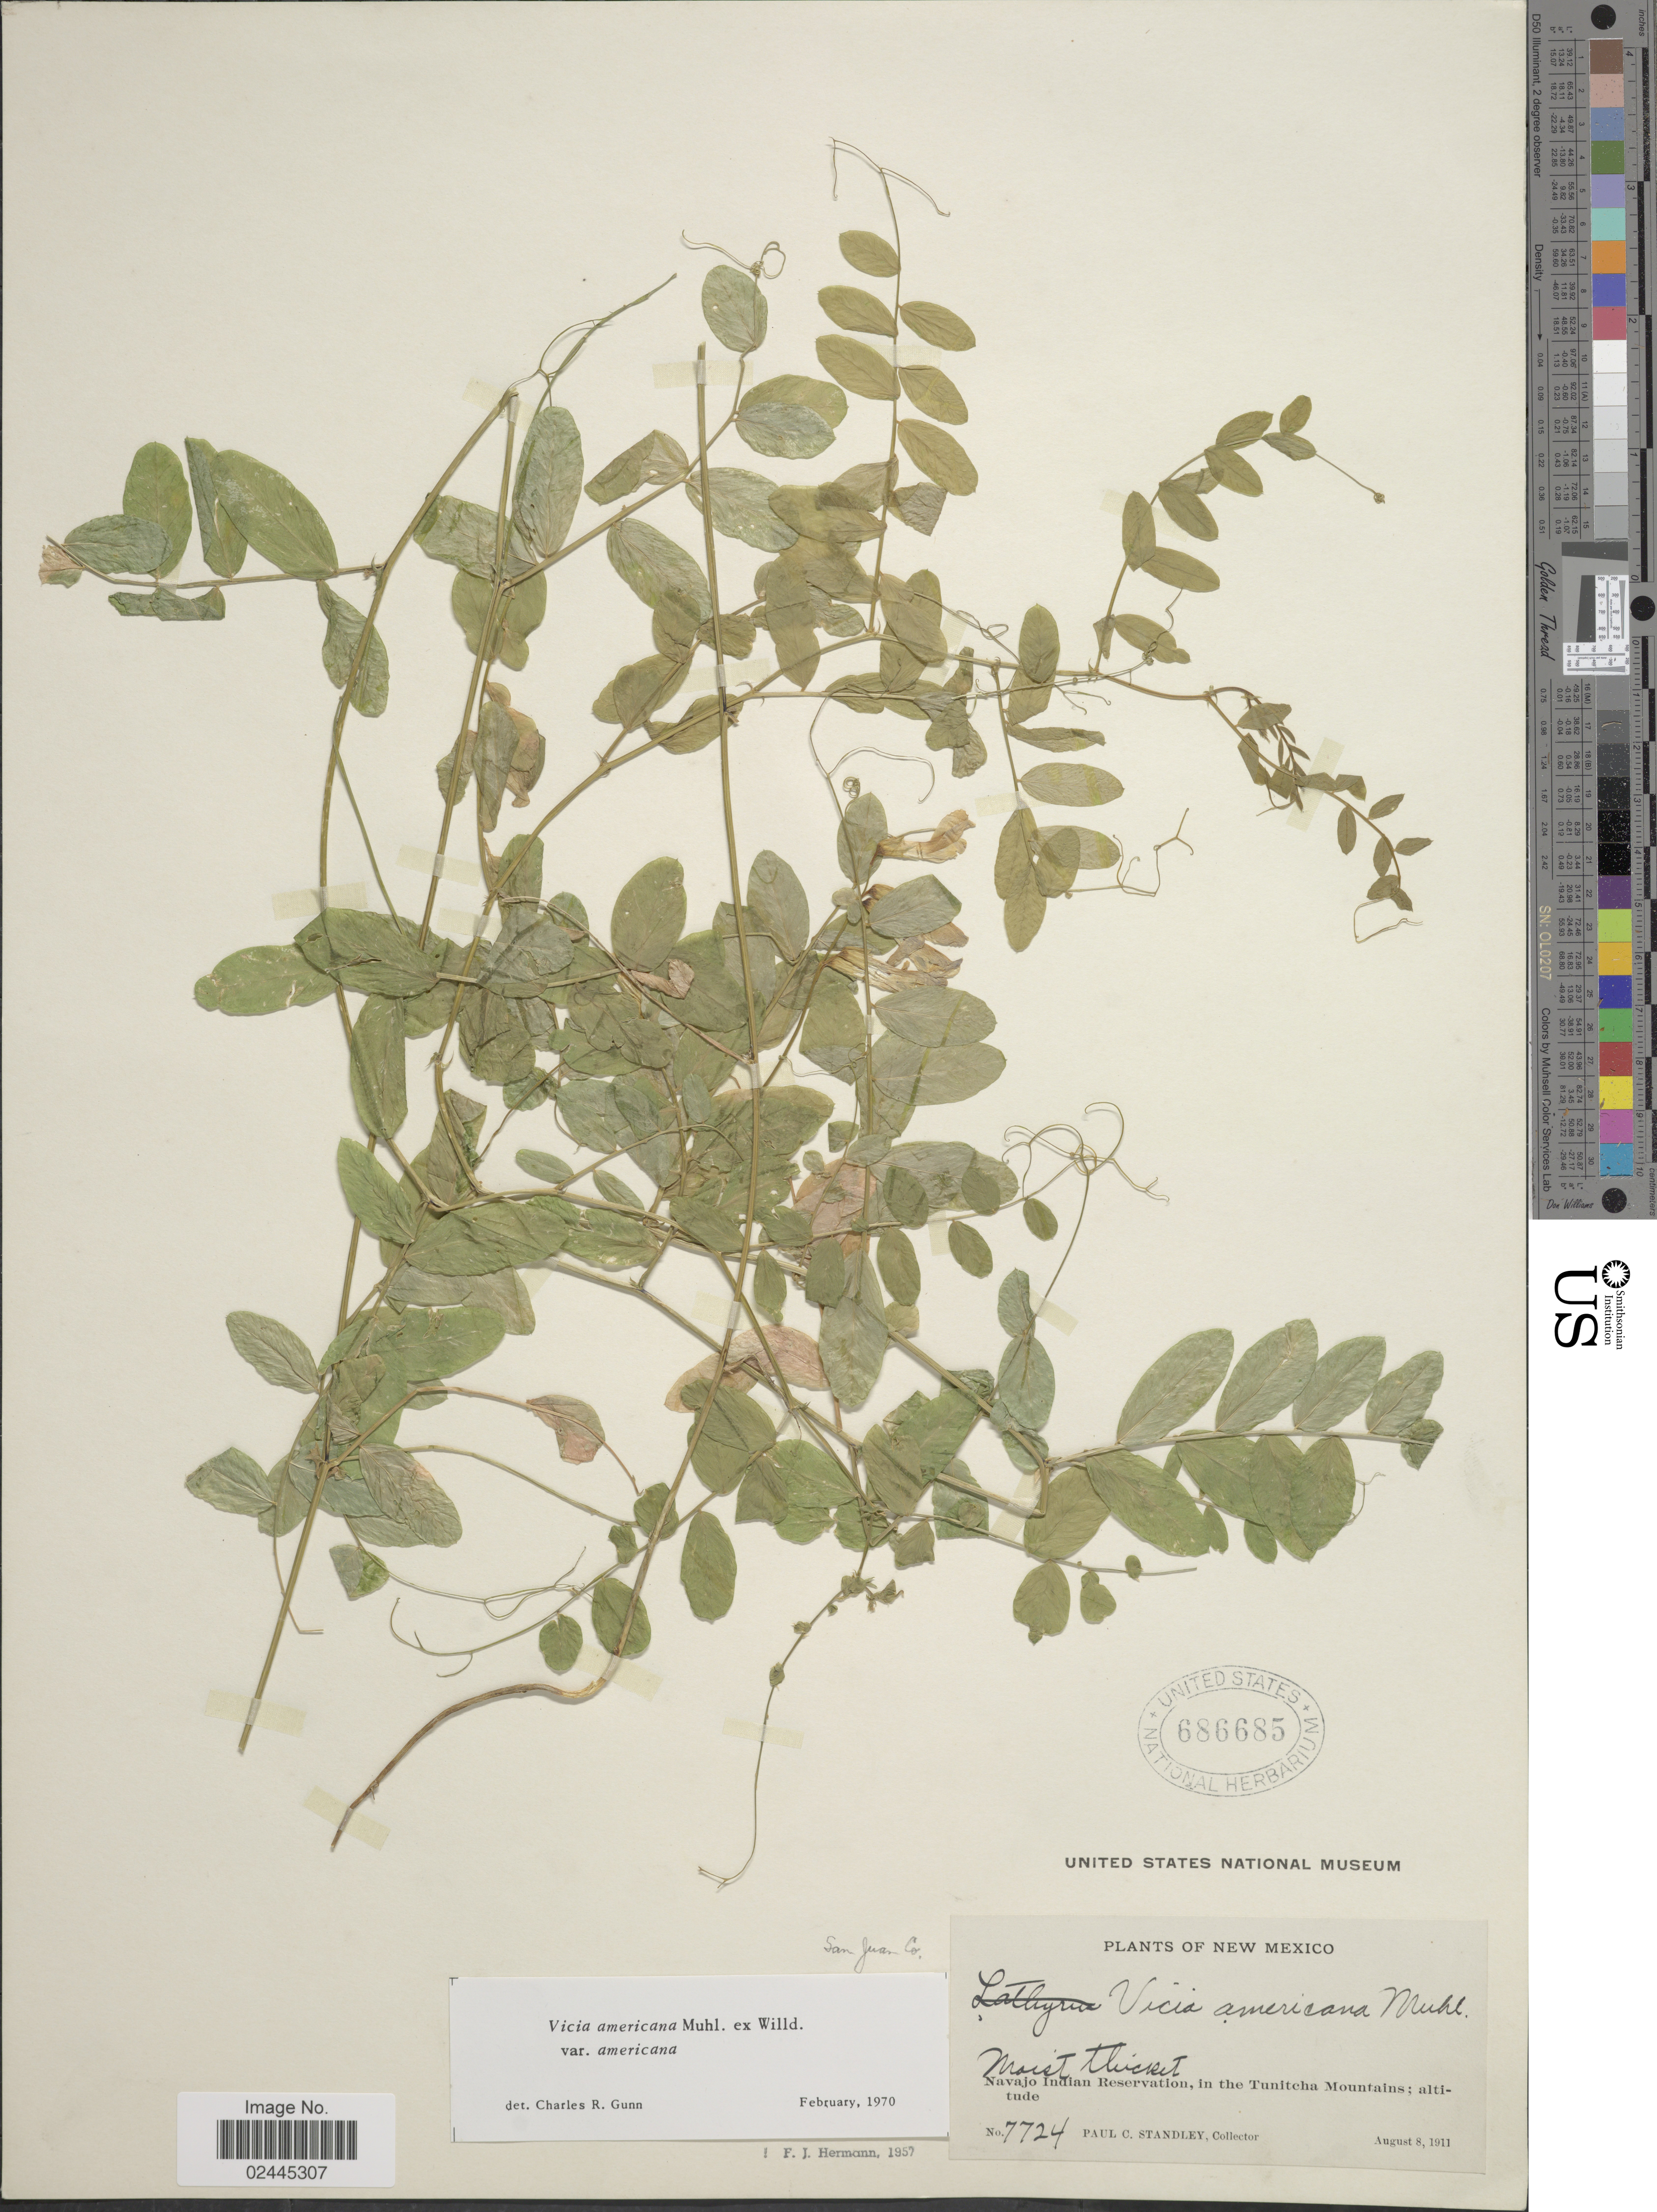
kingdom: Plantae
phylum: Tracheophyta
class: Magnoliopsida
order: Fabales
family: Fabaceae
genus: Vicia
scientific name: Vicia americana var. americana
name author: Muhl. ex Willd.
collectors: P. C. Standley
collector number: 7724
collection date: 1911-08-08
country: United States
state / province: New Mexico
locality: Moist thicket. Navajo Indian Reservation, in the Tunitcha Mountains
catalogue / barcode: US 686685